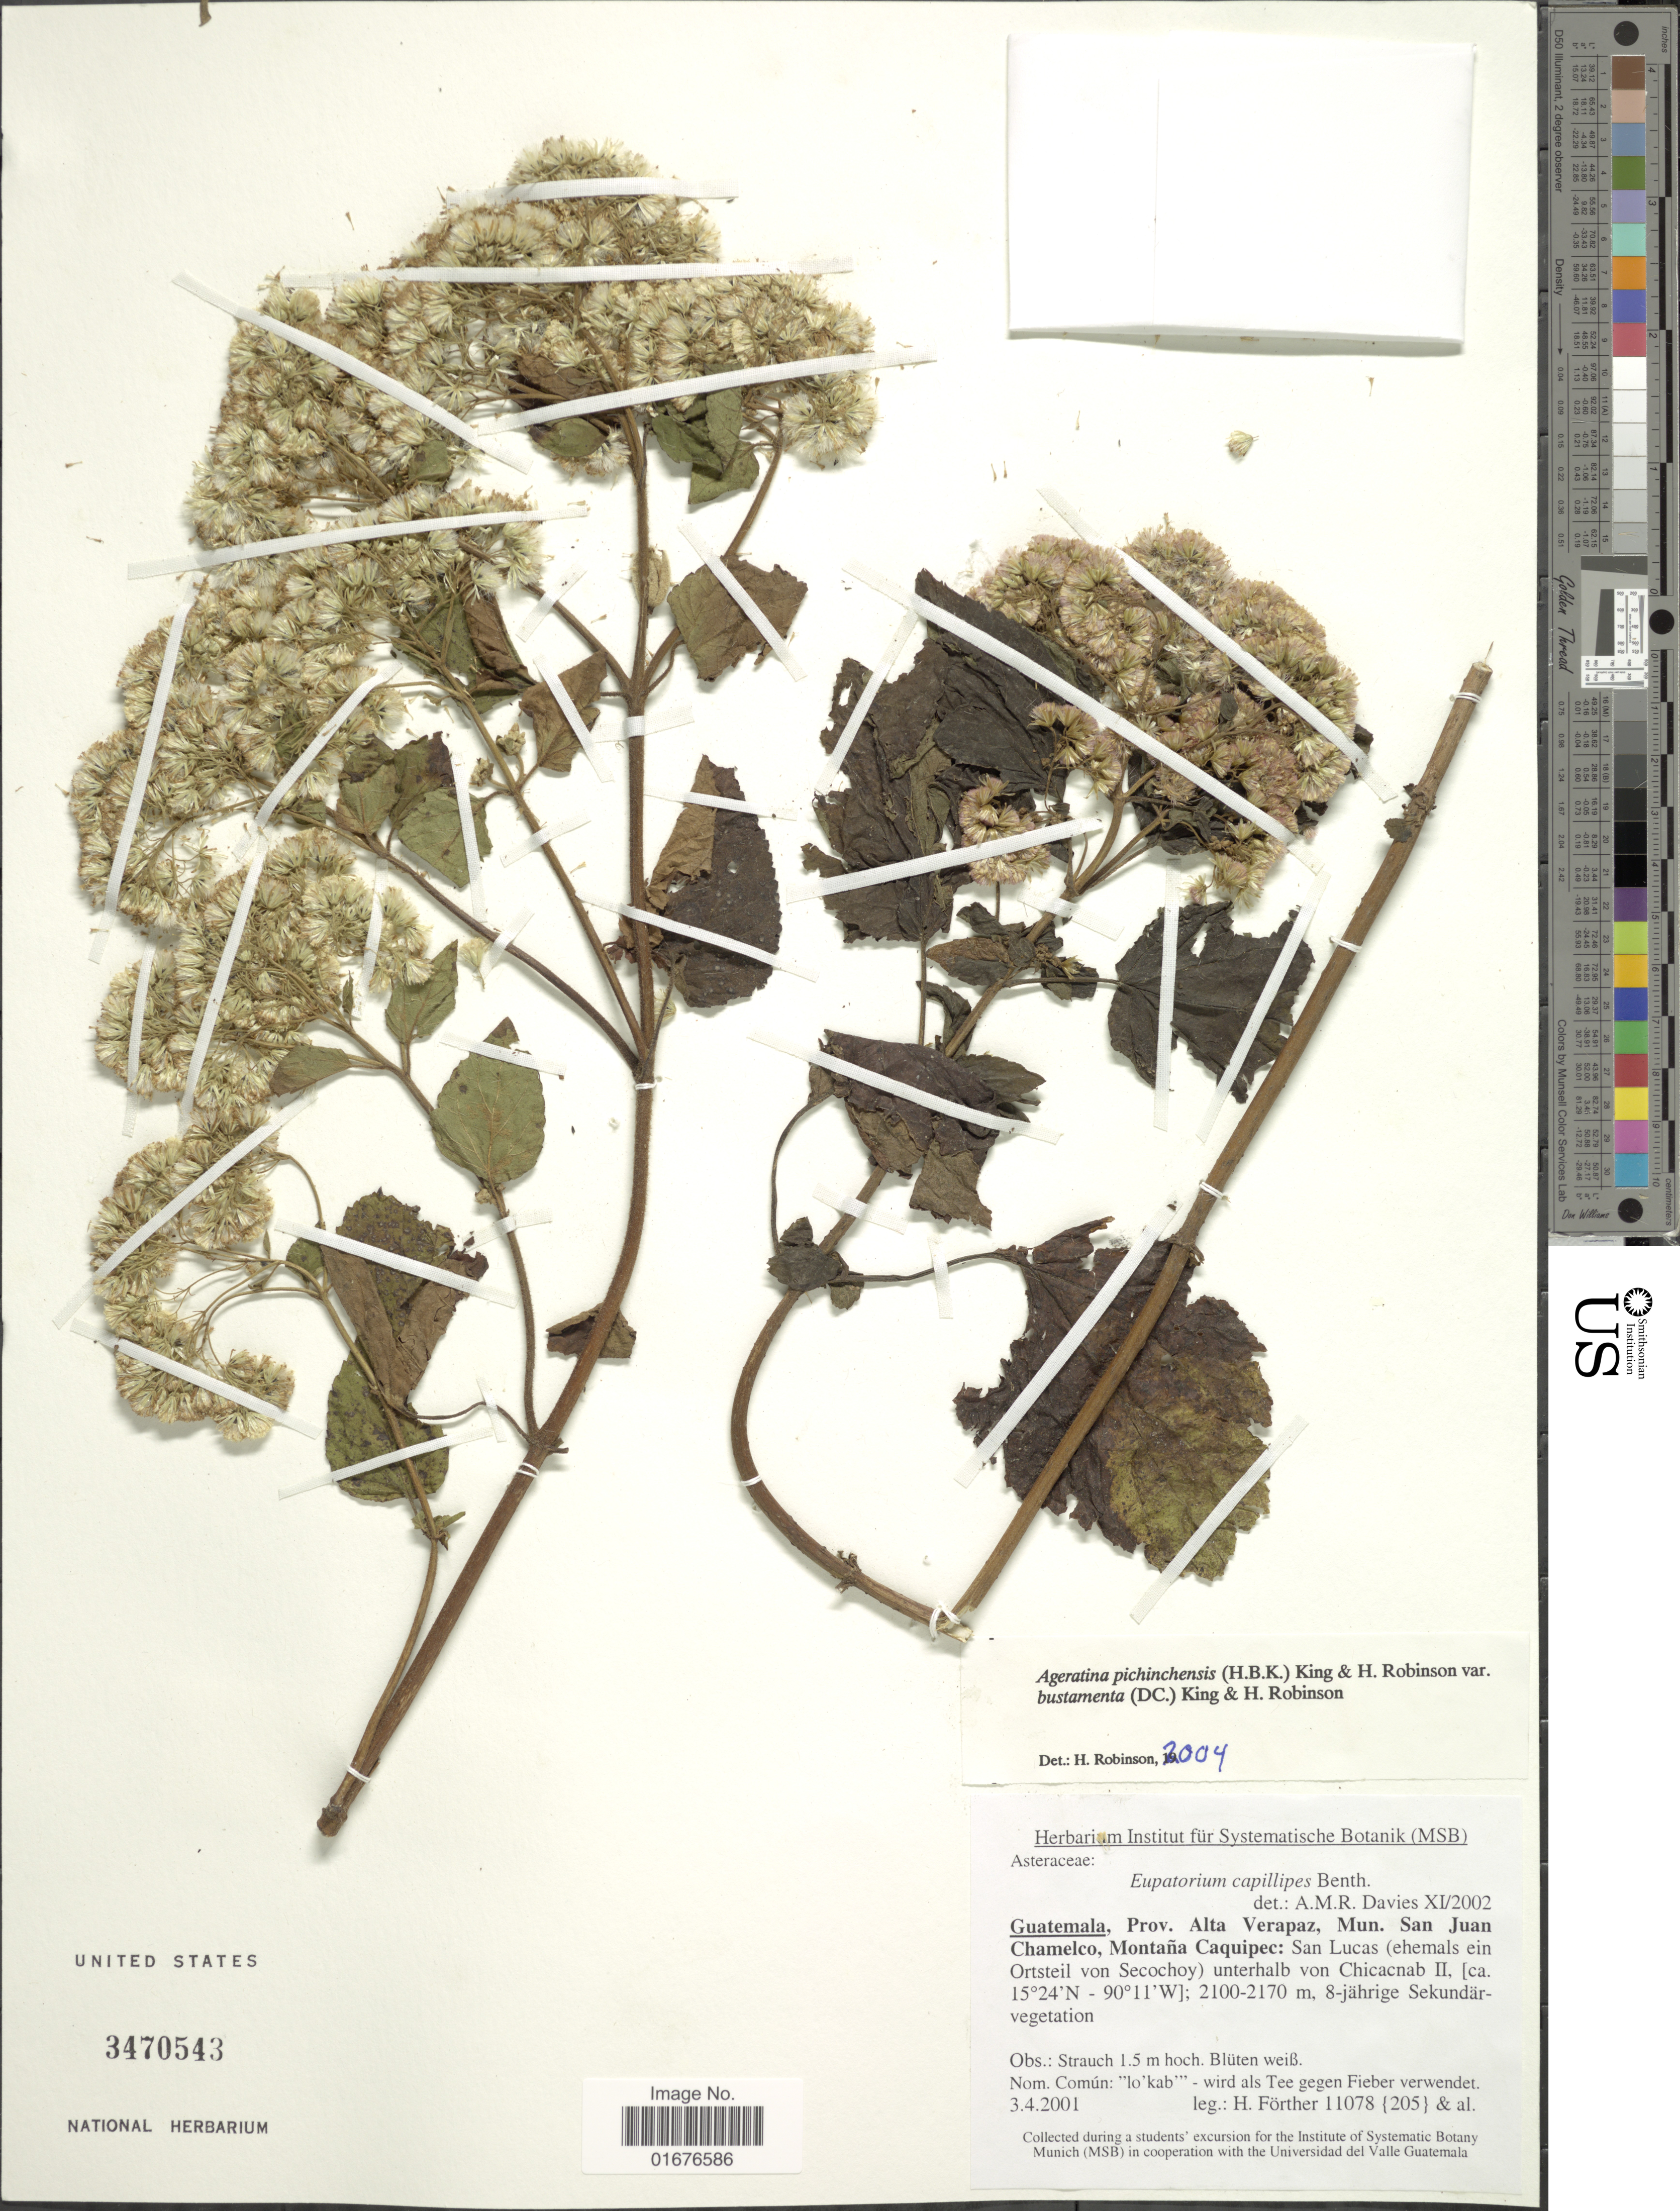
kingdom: Plantae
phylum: Tracheophyta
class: Magnoliopsida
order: Asterales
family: Asteraceae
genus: Ageratina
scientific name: Ageratina pichinchensis var. bustamenta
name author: (DC.) R.M. King & H. Rob.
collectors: H. Förther & et al.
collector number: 11078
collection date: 2001-04-03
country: Guatemala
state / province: Alta Verapaz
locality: Mun. San Juan Chamelco, Montaña Caquipec: San Lucas (ehemals ein Ortsteil von Secochoy) unterhalb von Chicacnab II, 8-jährige Sekundäar-vegetation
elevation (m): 2100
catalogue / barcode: US 3470543